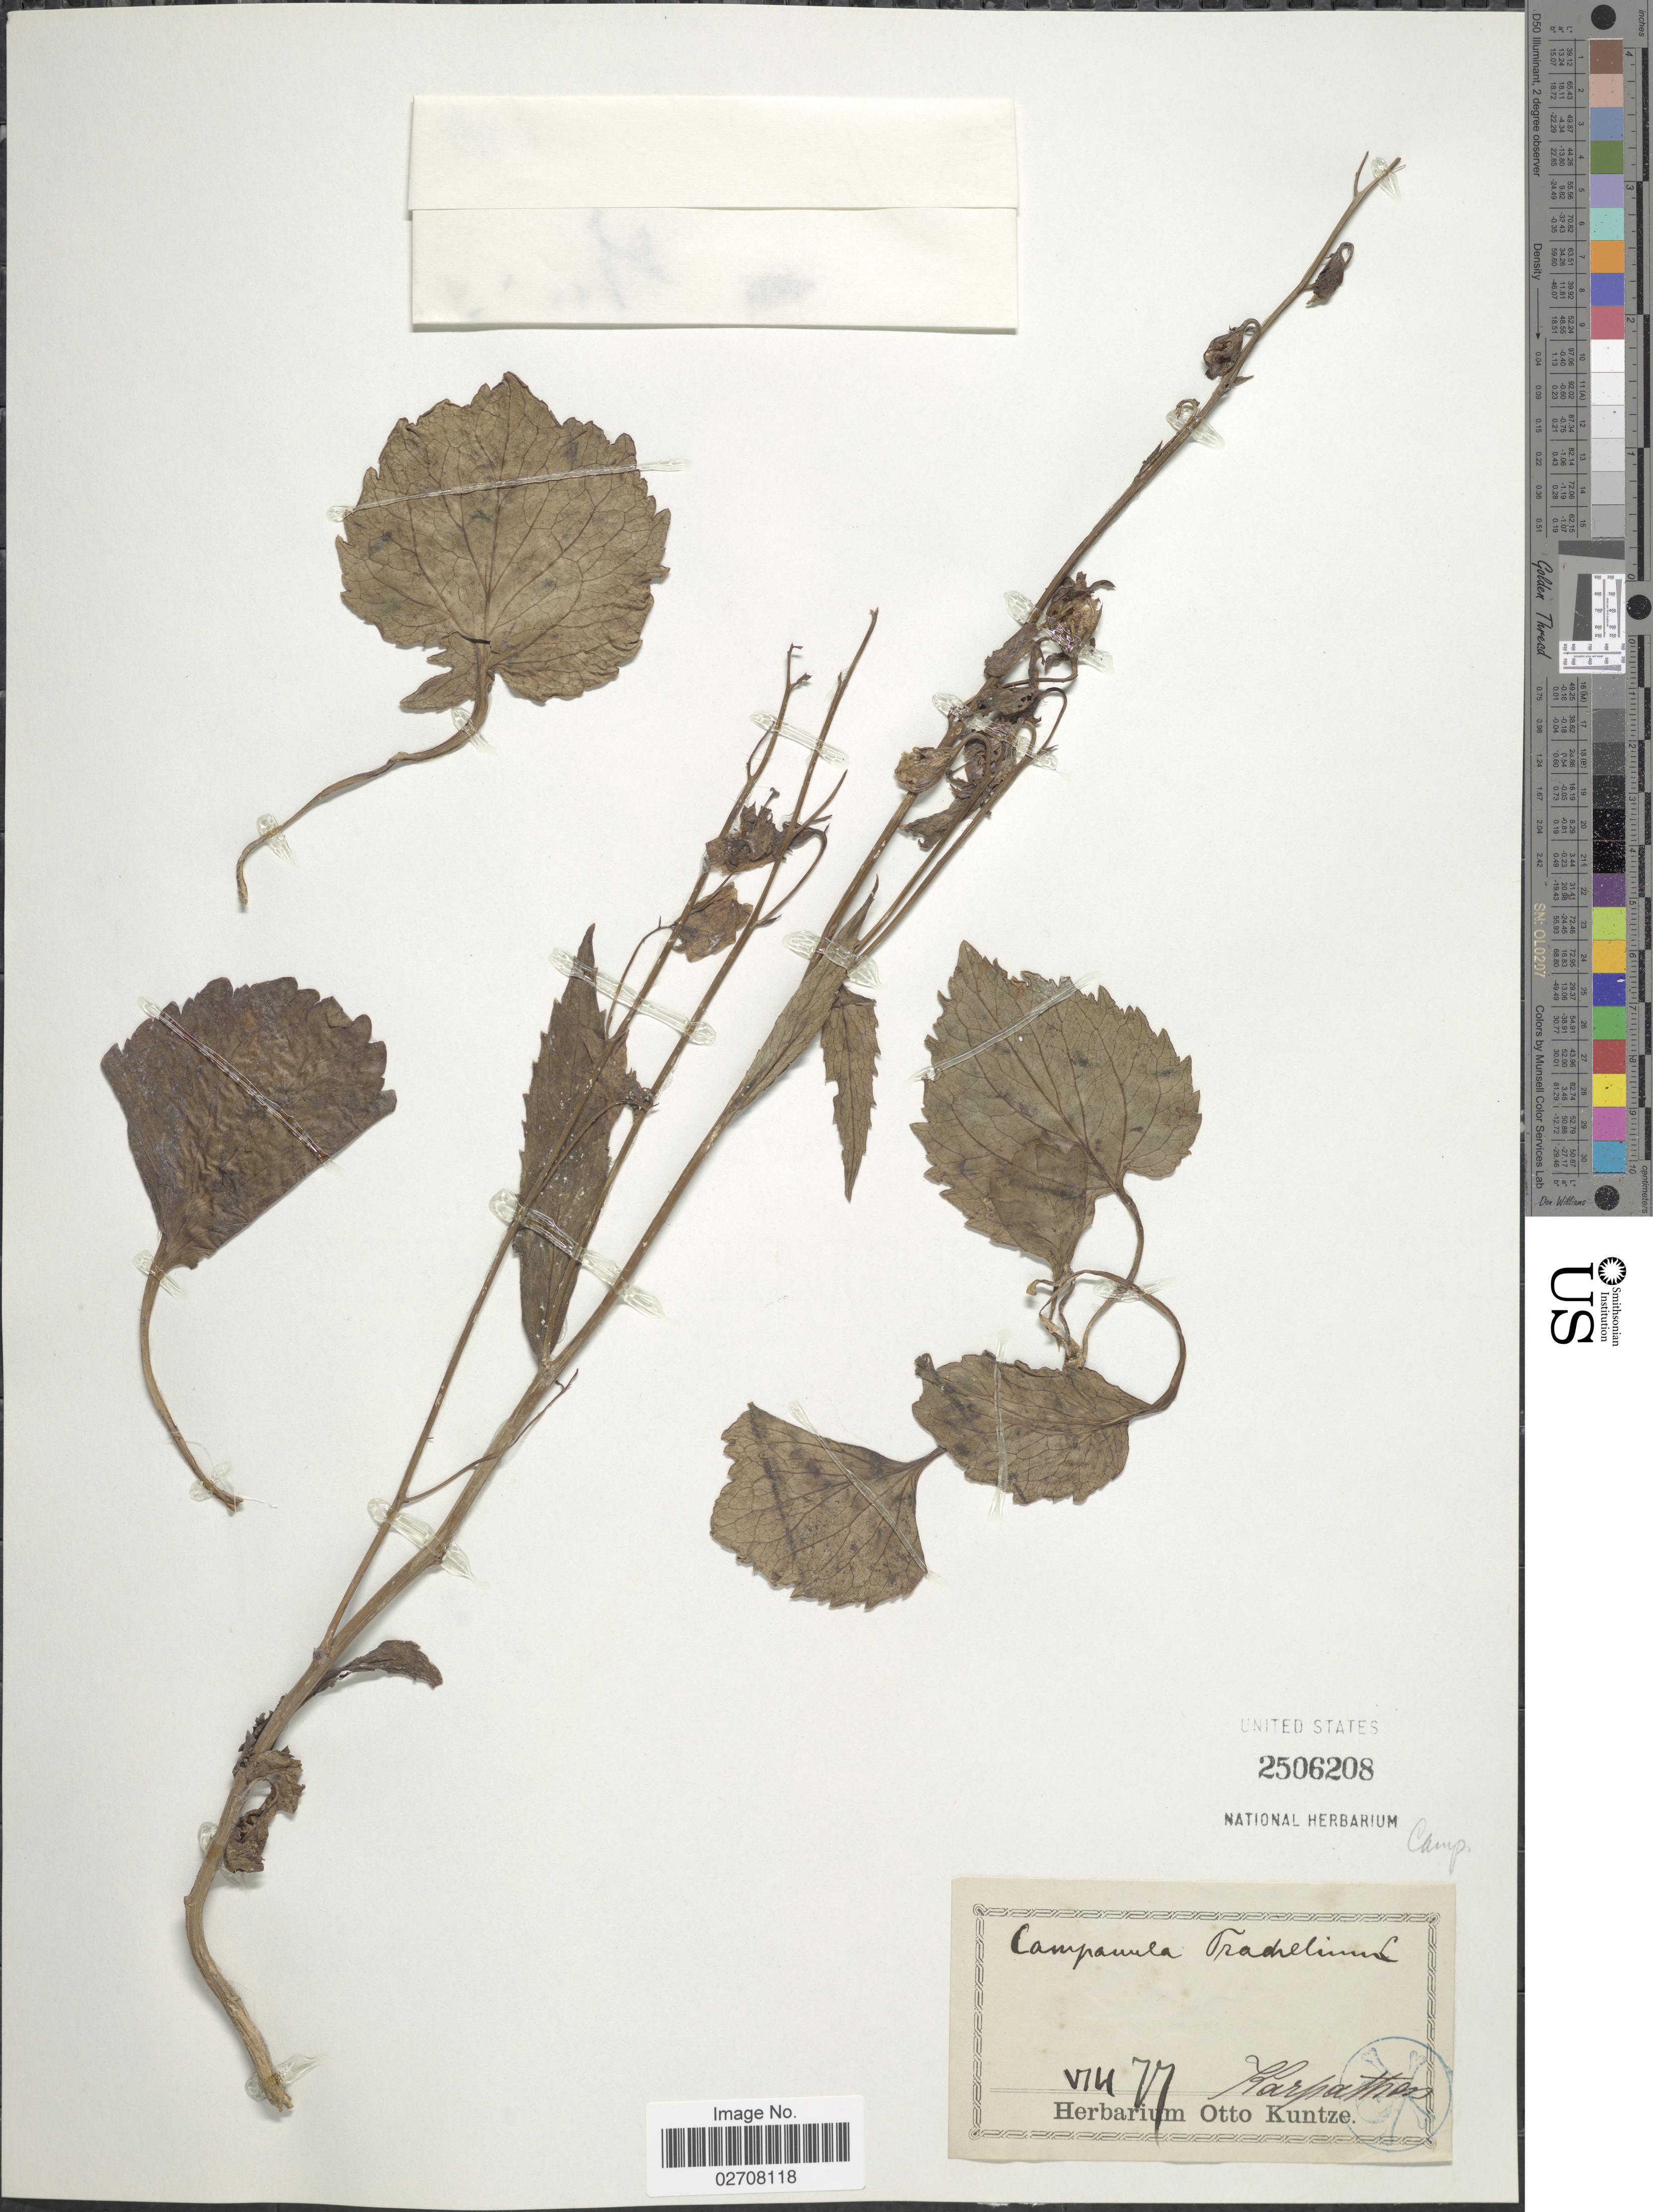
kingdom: Plantae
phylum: Tracheophyta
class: Magnoliopsida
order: Asterales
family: Campanulaceae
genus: Campanula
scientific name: Campanula trachelium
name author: L.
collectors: ex herb. Otto Kuntze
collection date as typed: Transcribed d/m/y: /8/77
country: Greece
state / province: South Aegean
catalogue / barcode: US 2506208